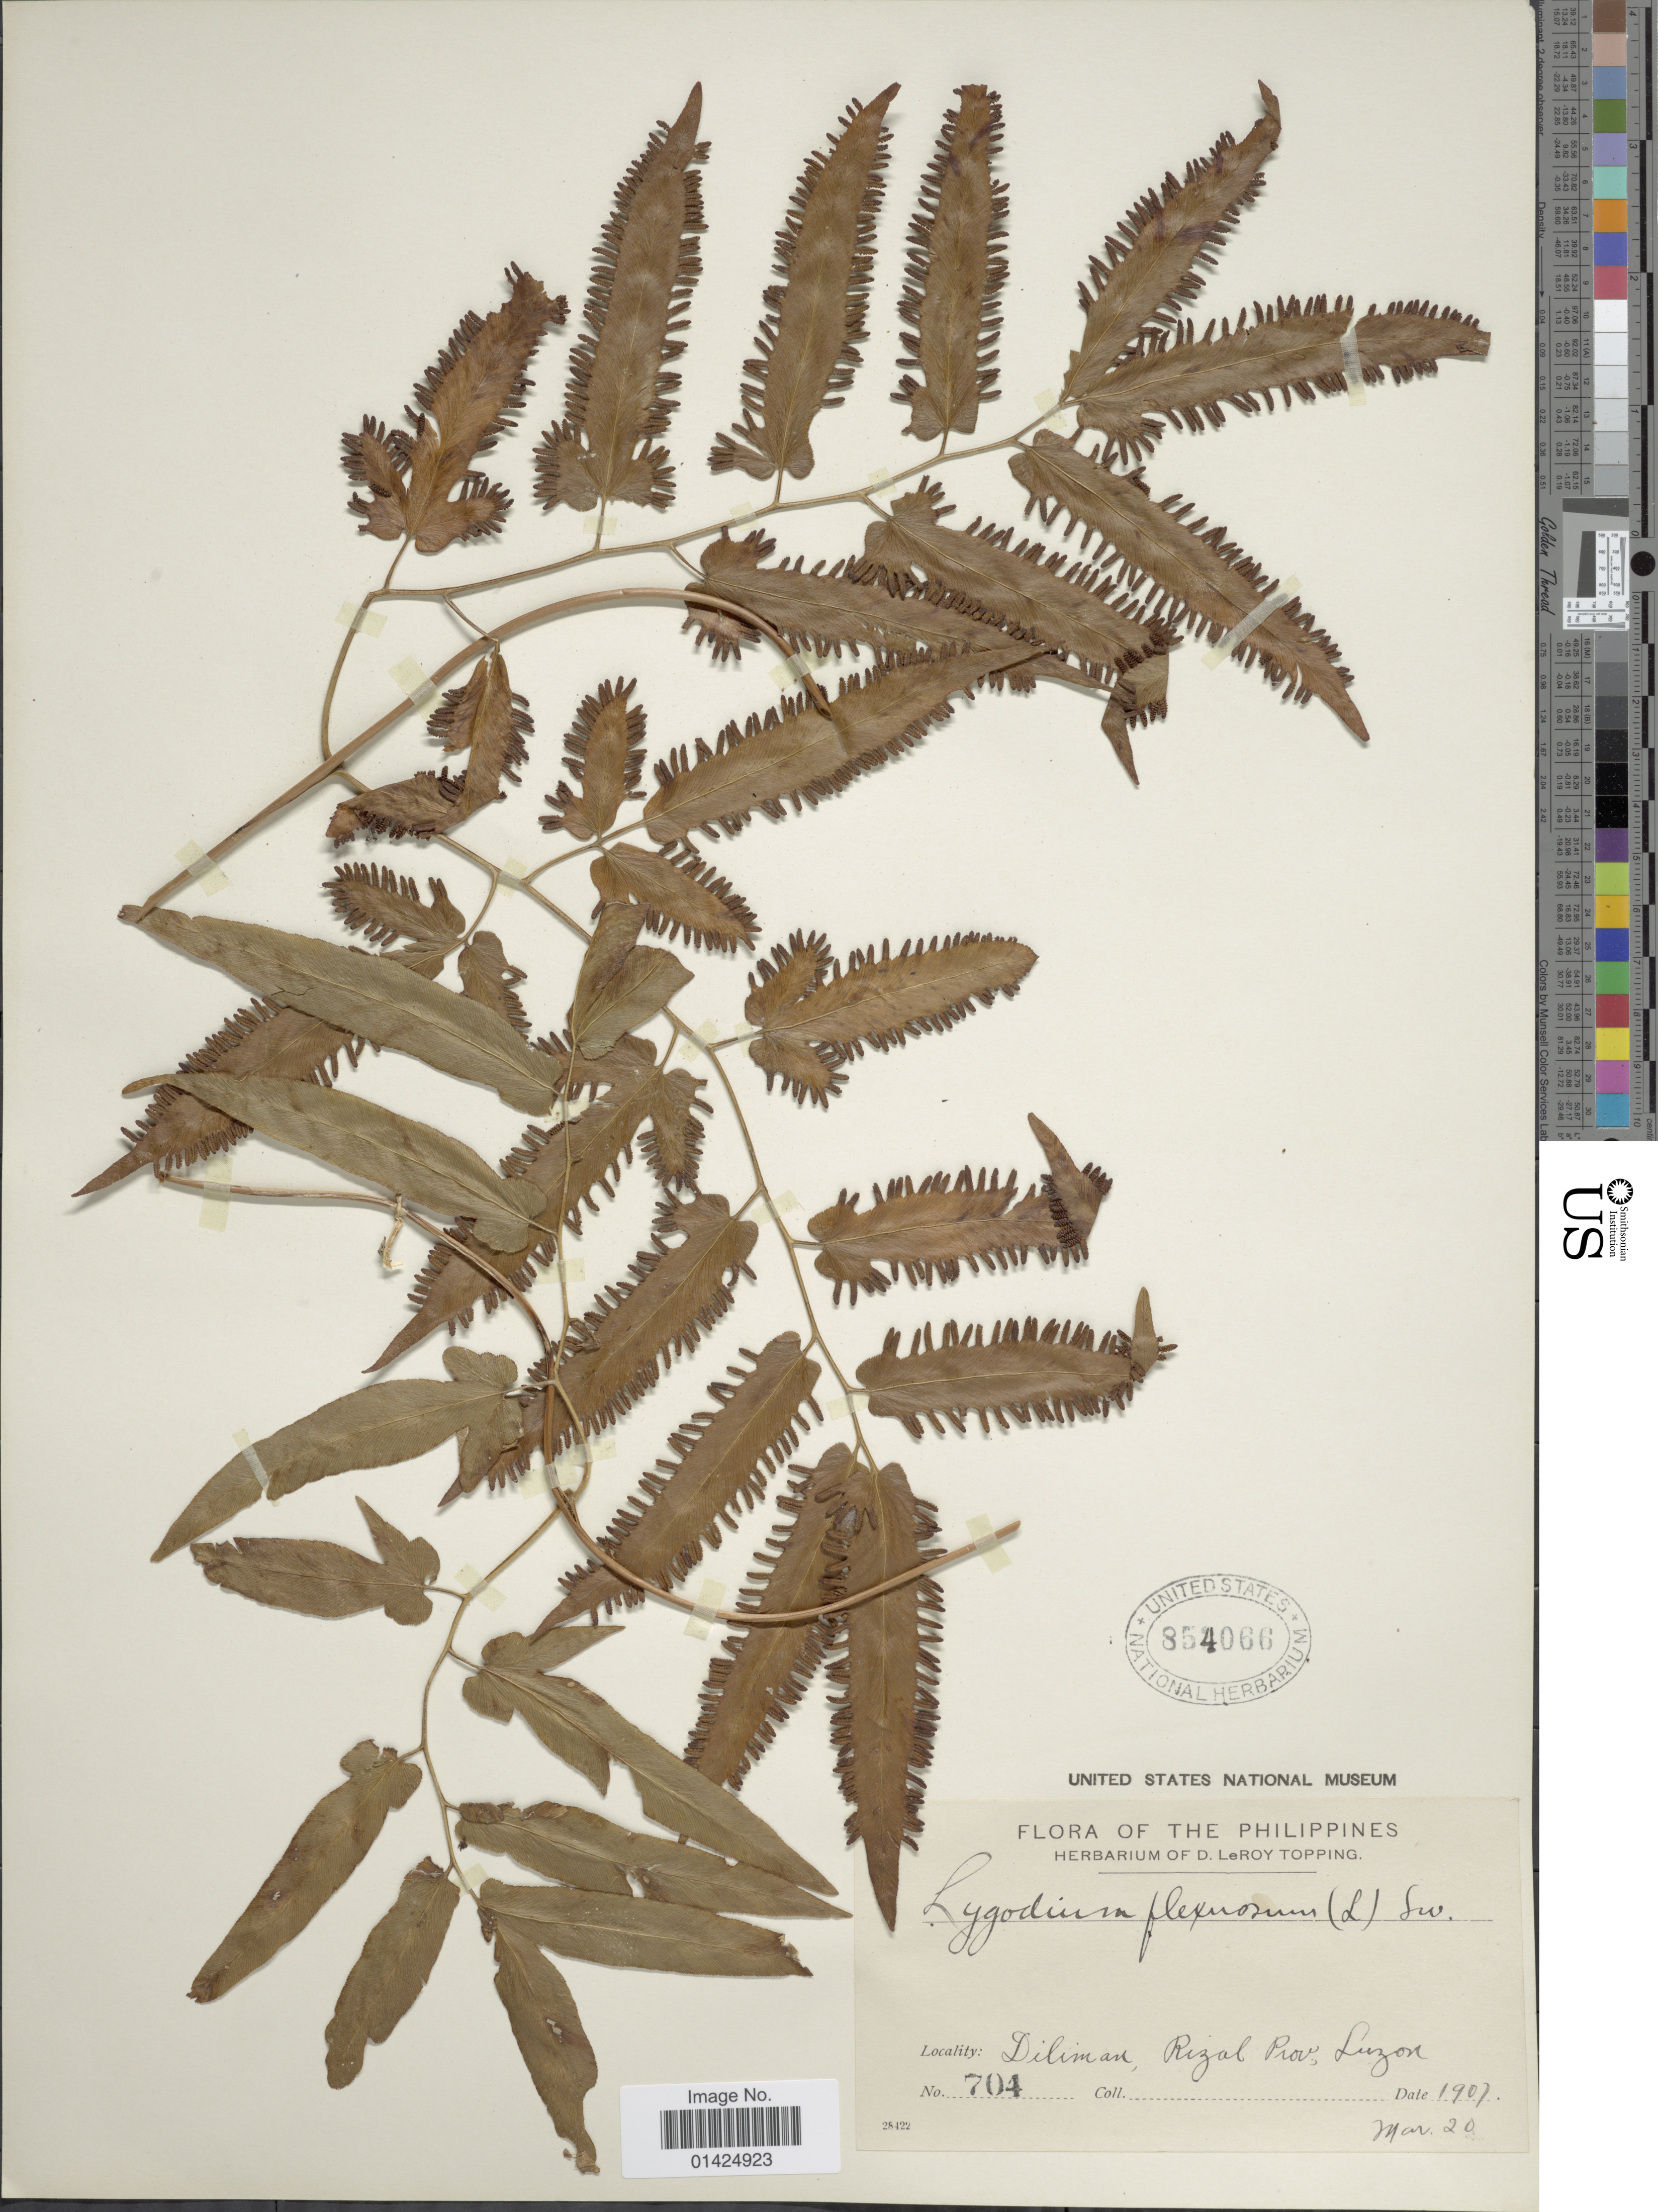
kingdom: Plantae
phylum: Tracheophyta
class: Polypodiopsida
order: Schizaeales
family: Lygodiaceae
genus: Lygodium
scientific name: Lygodium flexuosum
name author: Sw.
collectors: ex herb. D. LeRoy Topping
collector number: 704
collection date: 1907-03-20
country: Philippines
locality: Diliman, Rizal Prov., Luzon.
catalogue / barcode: US 854066